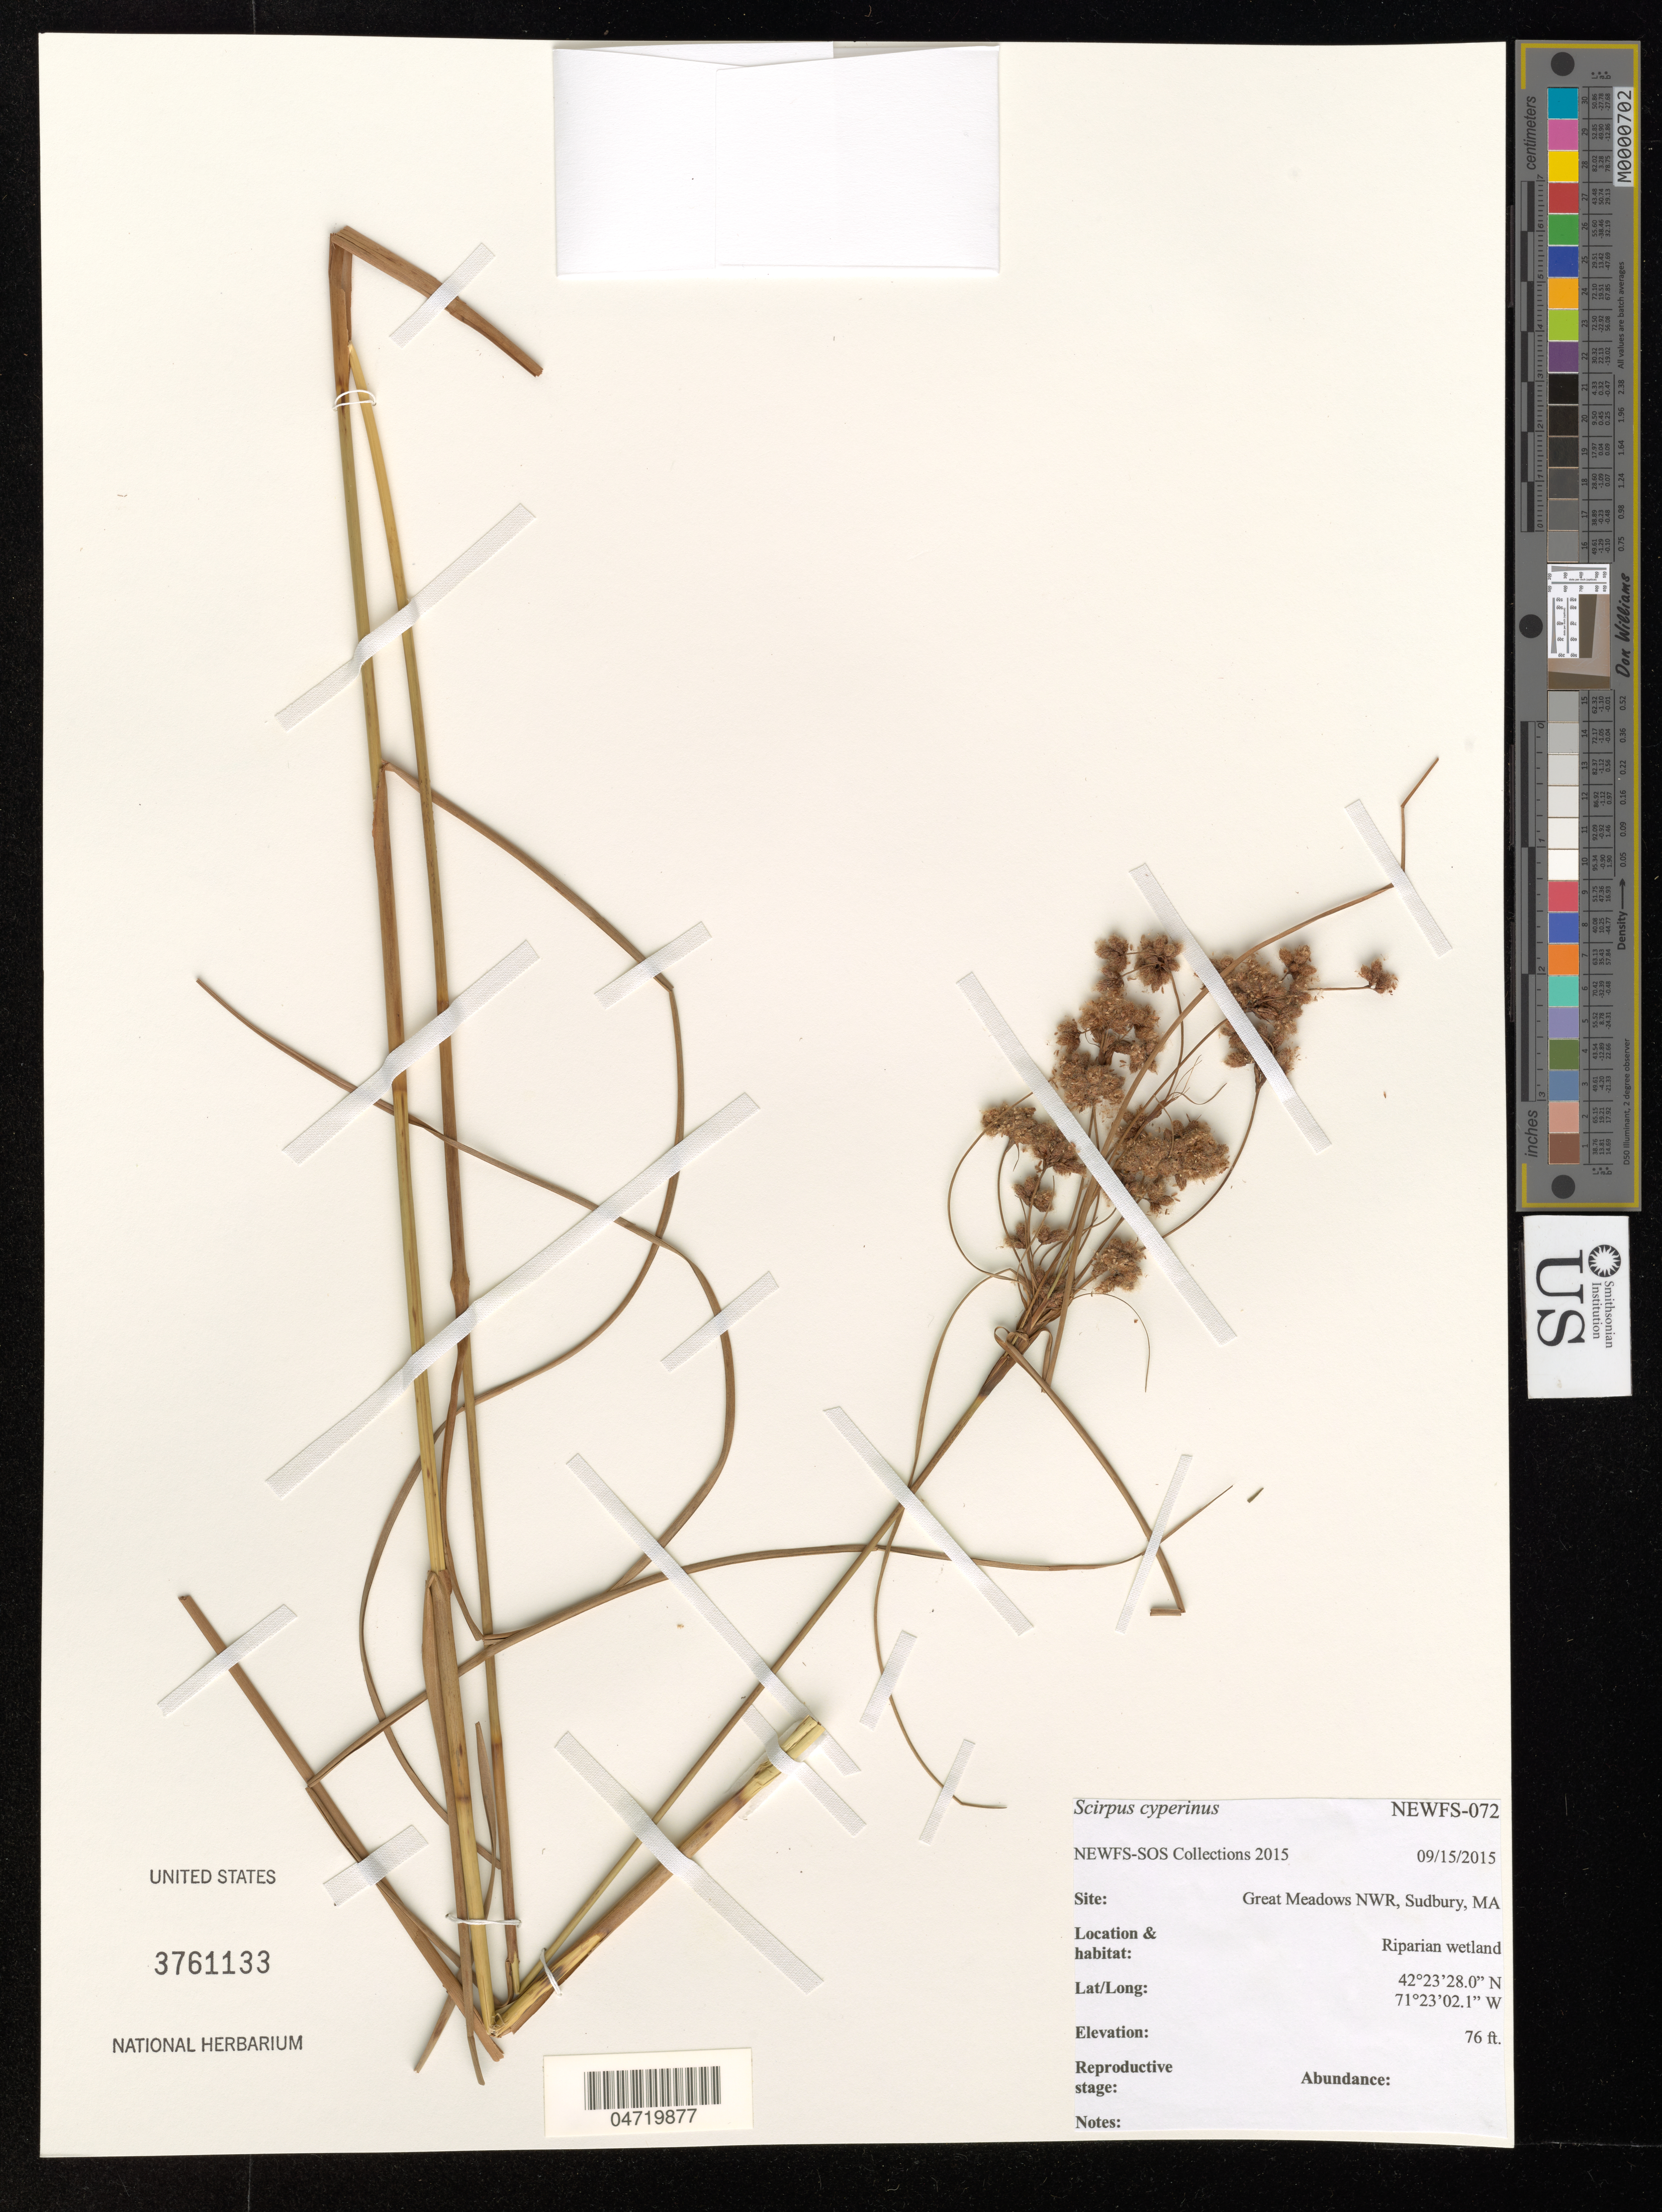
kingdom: Plantae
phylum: Tracheophyta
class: Liliopsida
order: Poales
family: Cyperaceae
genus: Scirpus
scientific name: Scirpus cyperinus (L.) Kunth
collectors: NEWFS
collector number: NEWFS-072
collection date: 2015-09-15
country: United States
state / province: Massachusetts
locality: Great Meadows NWR, Sudbury.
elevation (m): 23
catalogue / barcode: US 3761133